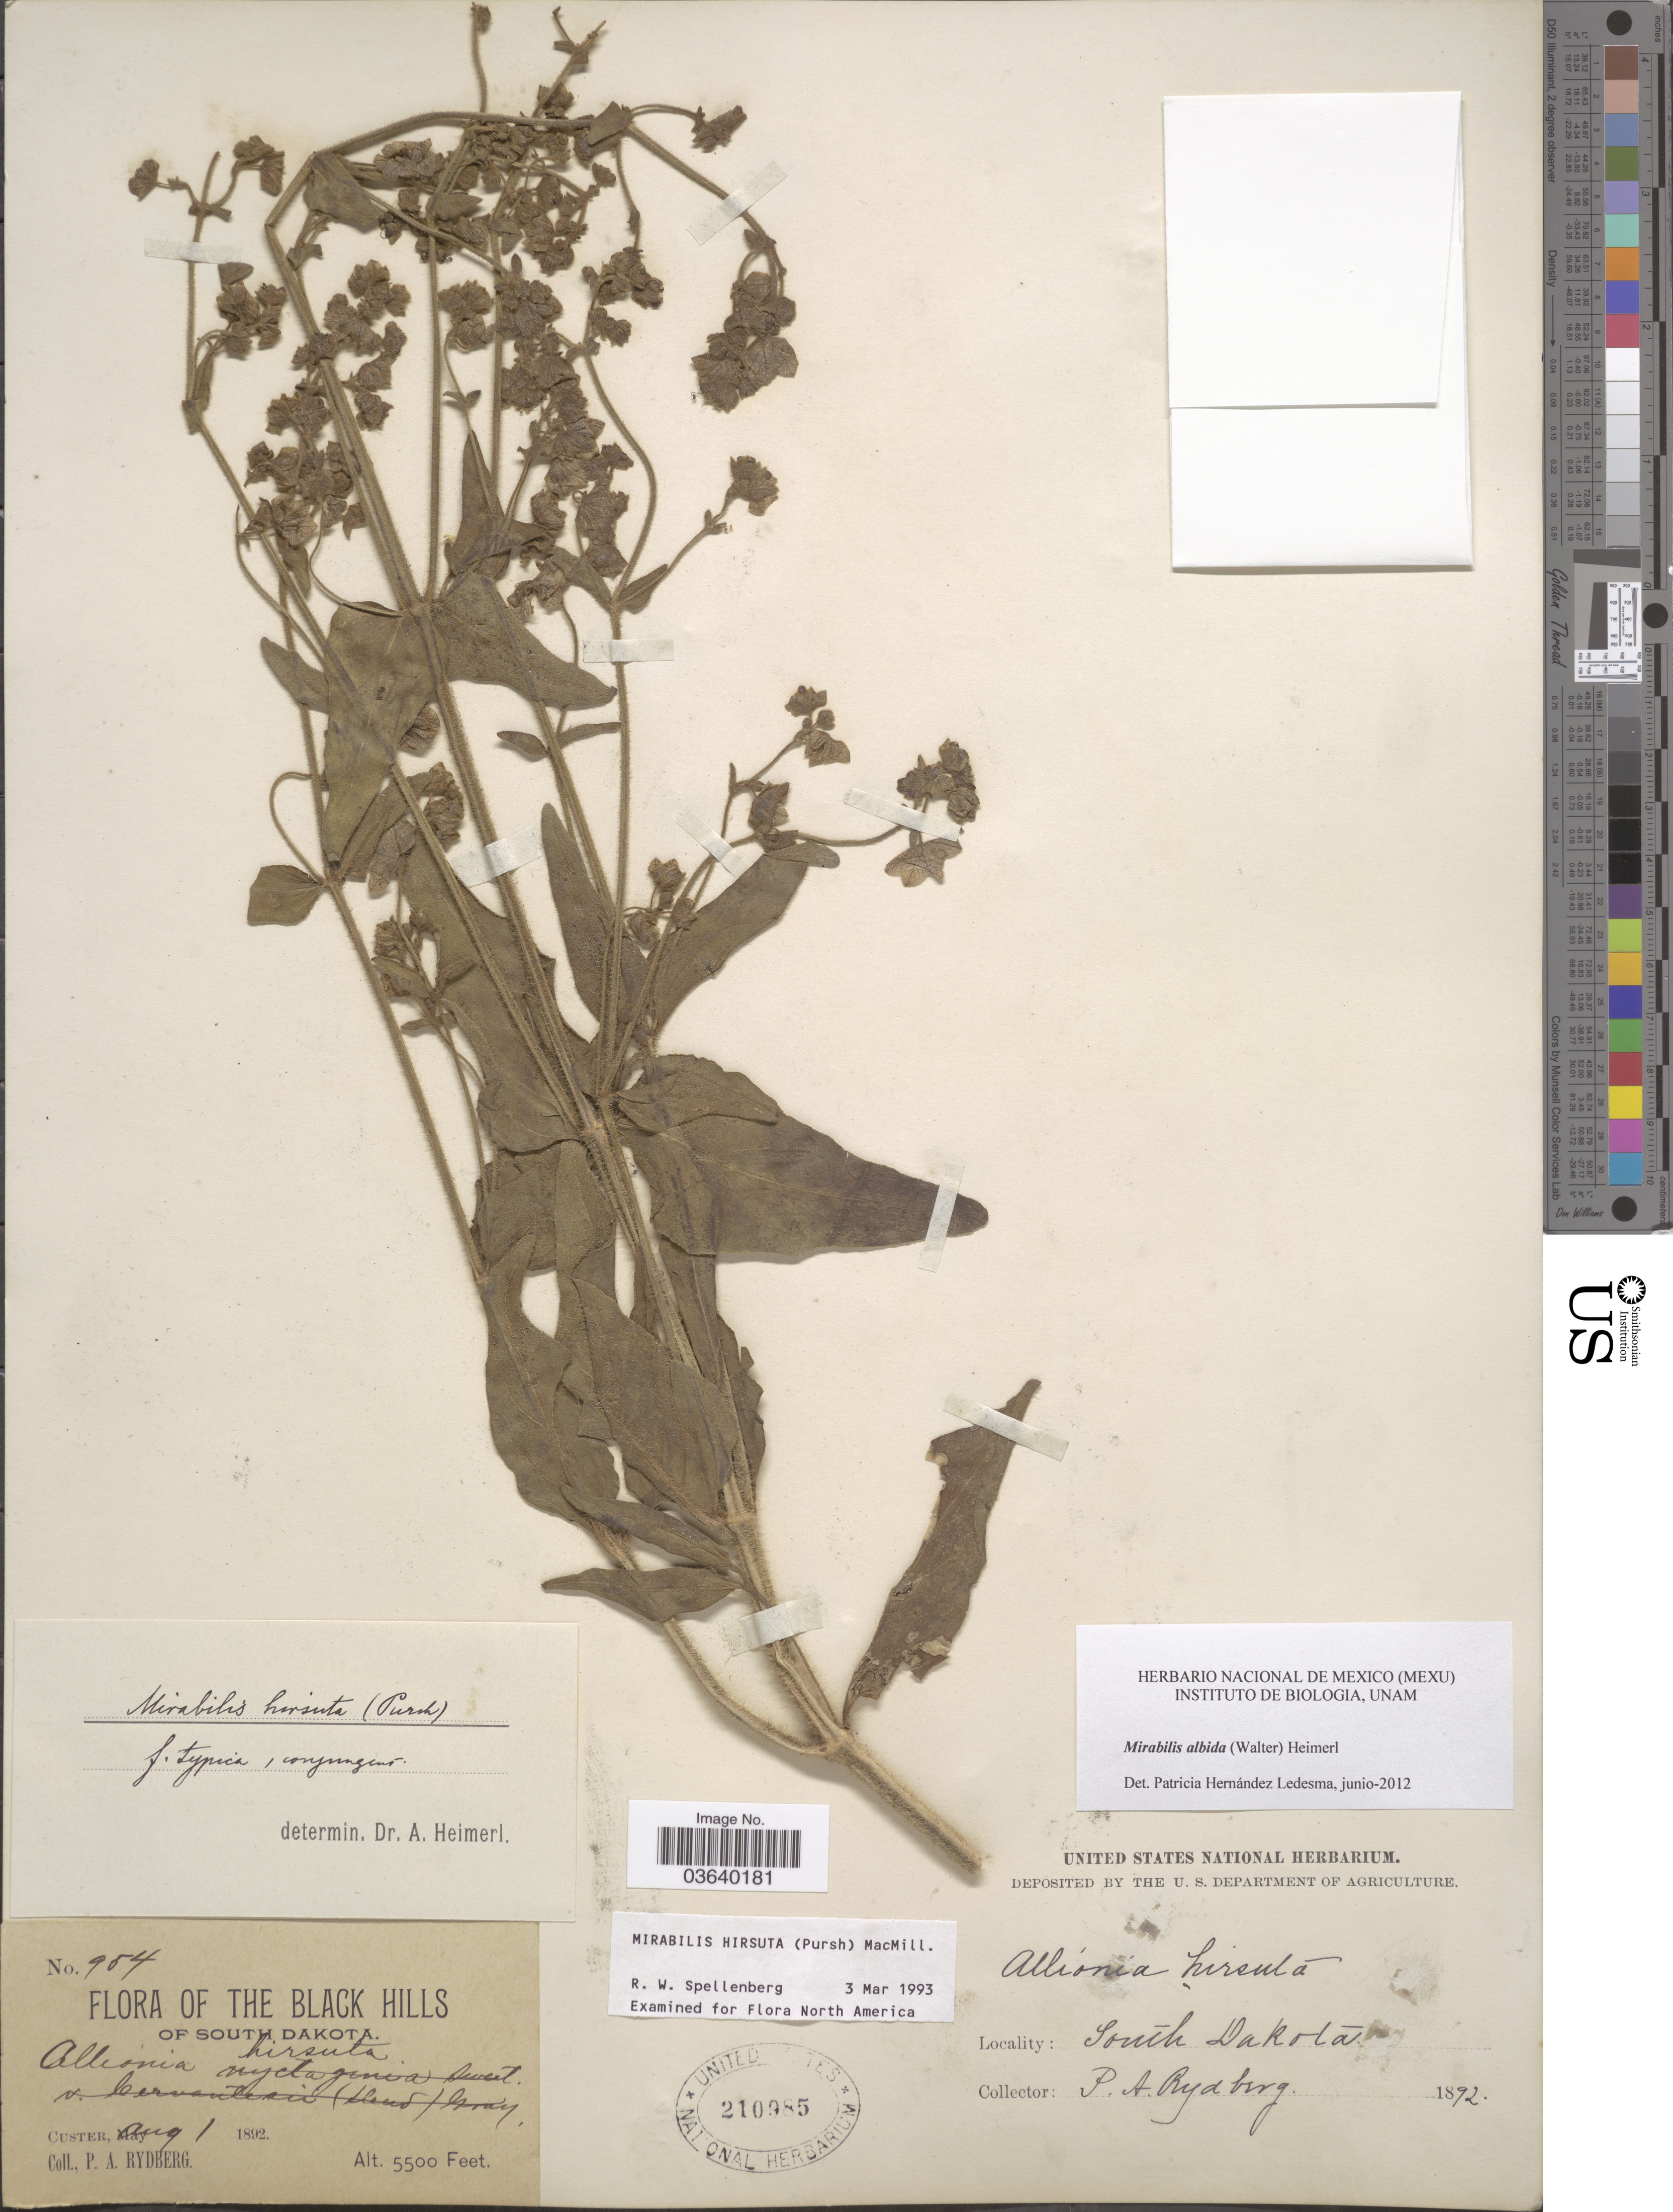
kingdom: Plantae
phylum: Tracheophyta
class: Magnoliopsida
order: Caryophyllales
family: Nyctaginaceae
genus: Mirabilis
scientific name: Mirabilis albida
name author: (Walter) Heimerl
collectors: P. A. Rydberg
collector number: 954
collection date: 1892-08-01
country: United States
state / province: South Dakota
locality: The Black Hills of South Dakota. Custer.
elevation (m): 1676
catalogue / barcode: US 210985